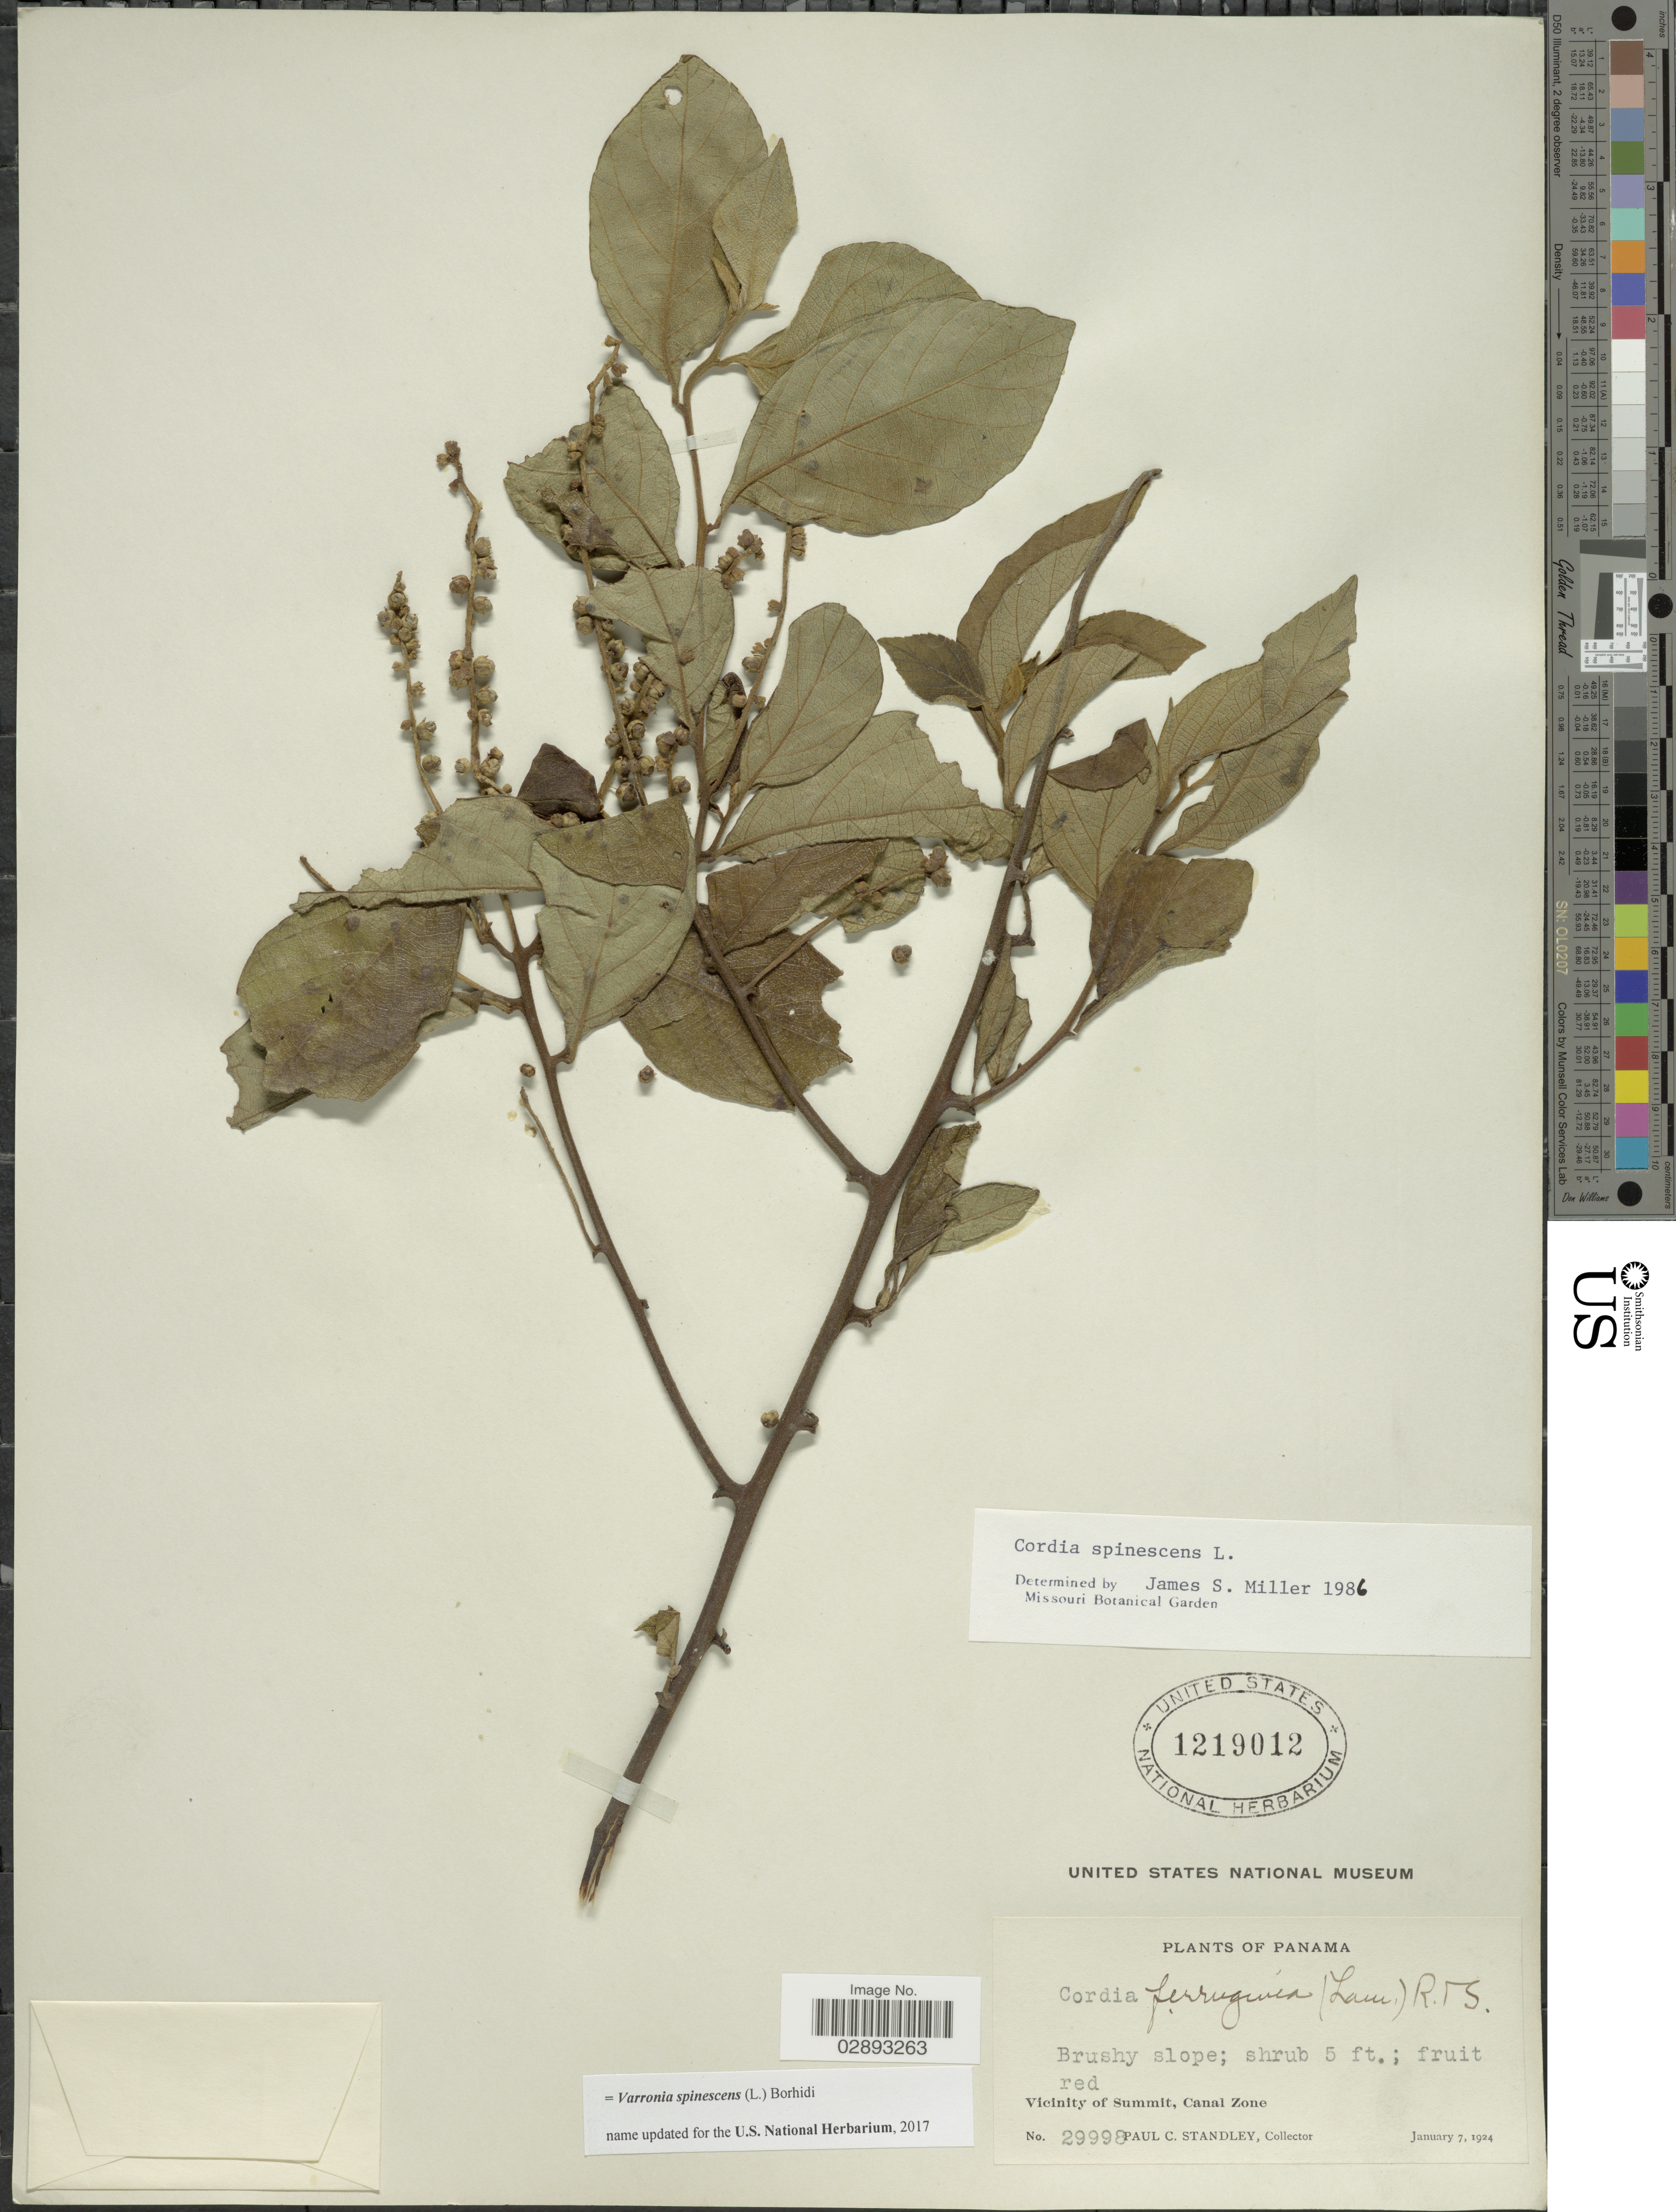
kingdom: Plantae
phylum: Tracheophyta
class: Magnoliopsida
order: Boraginales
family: Cordiaceae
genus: Varronia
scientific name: Varronia spinescens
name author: (L.) Borhidi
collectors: P. C. Standley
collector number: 29998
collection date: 1924-01-07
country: Panama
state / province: Colón / Panamá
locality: Vicinity of Summit, Canal Zone.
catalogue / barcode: US 1219012